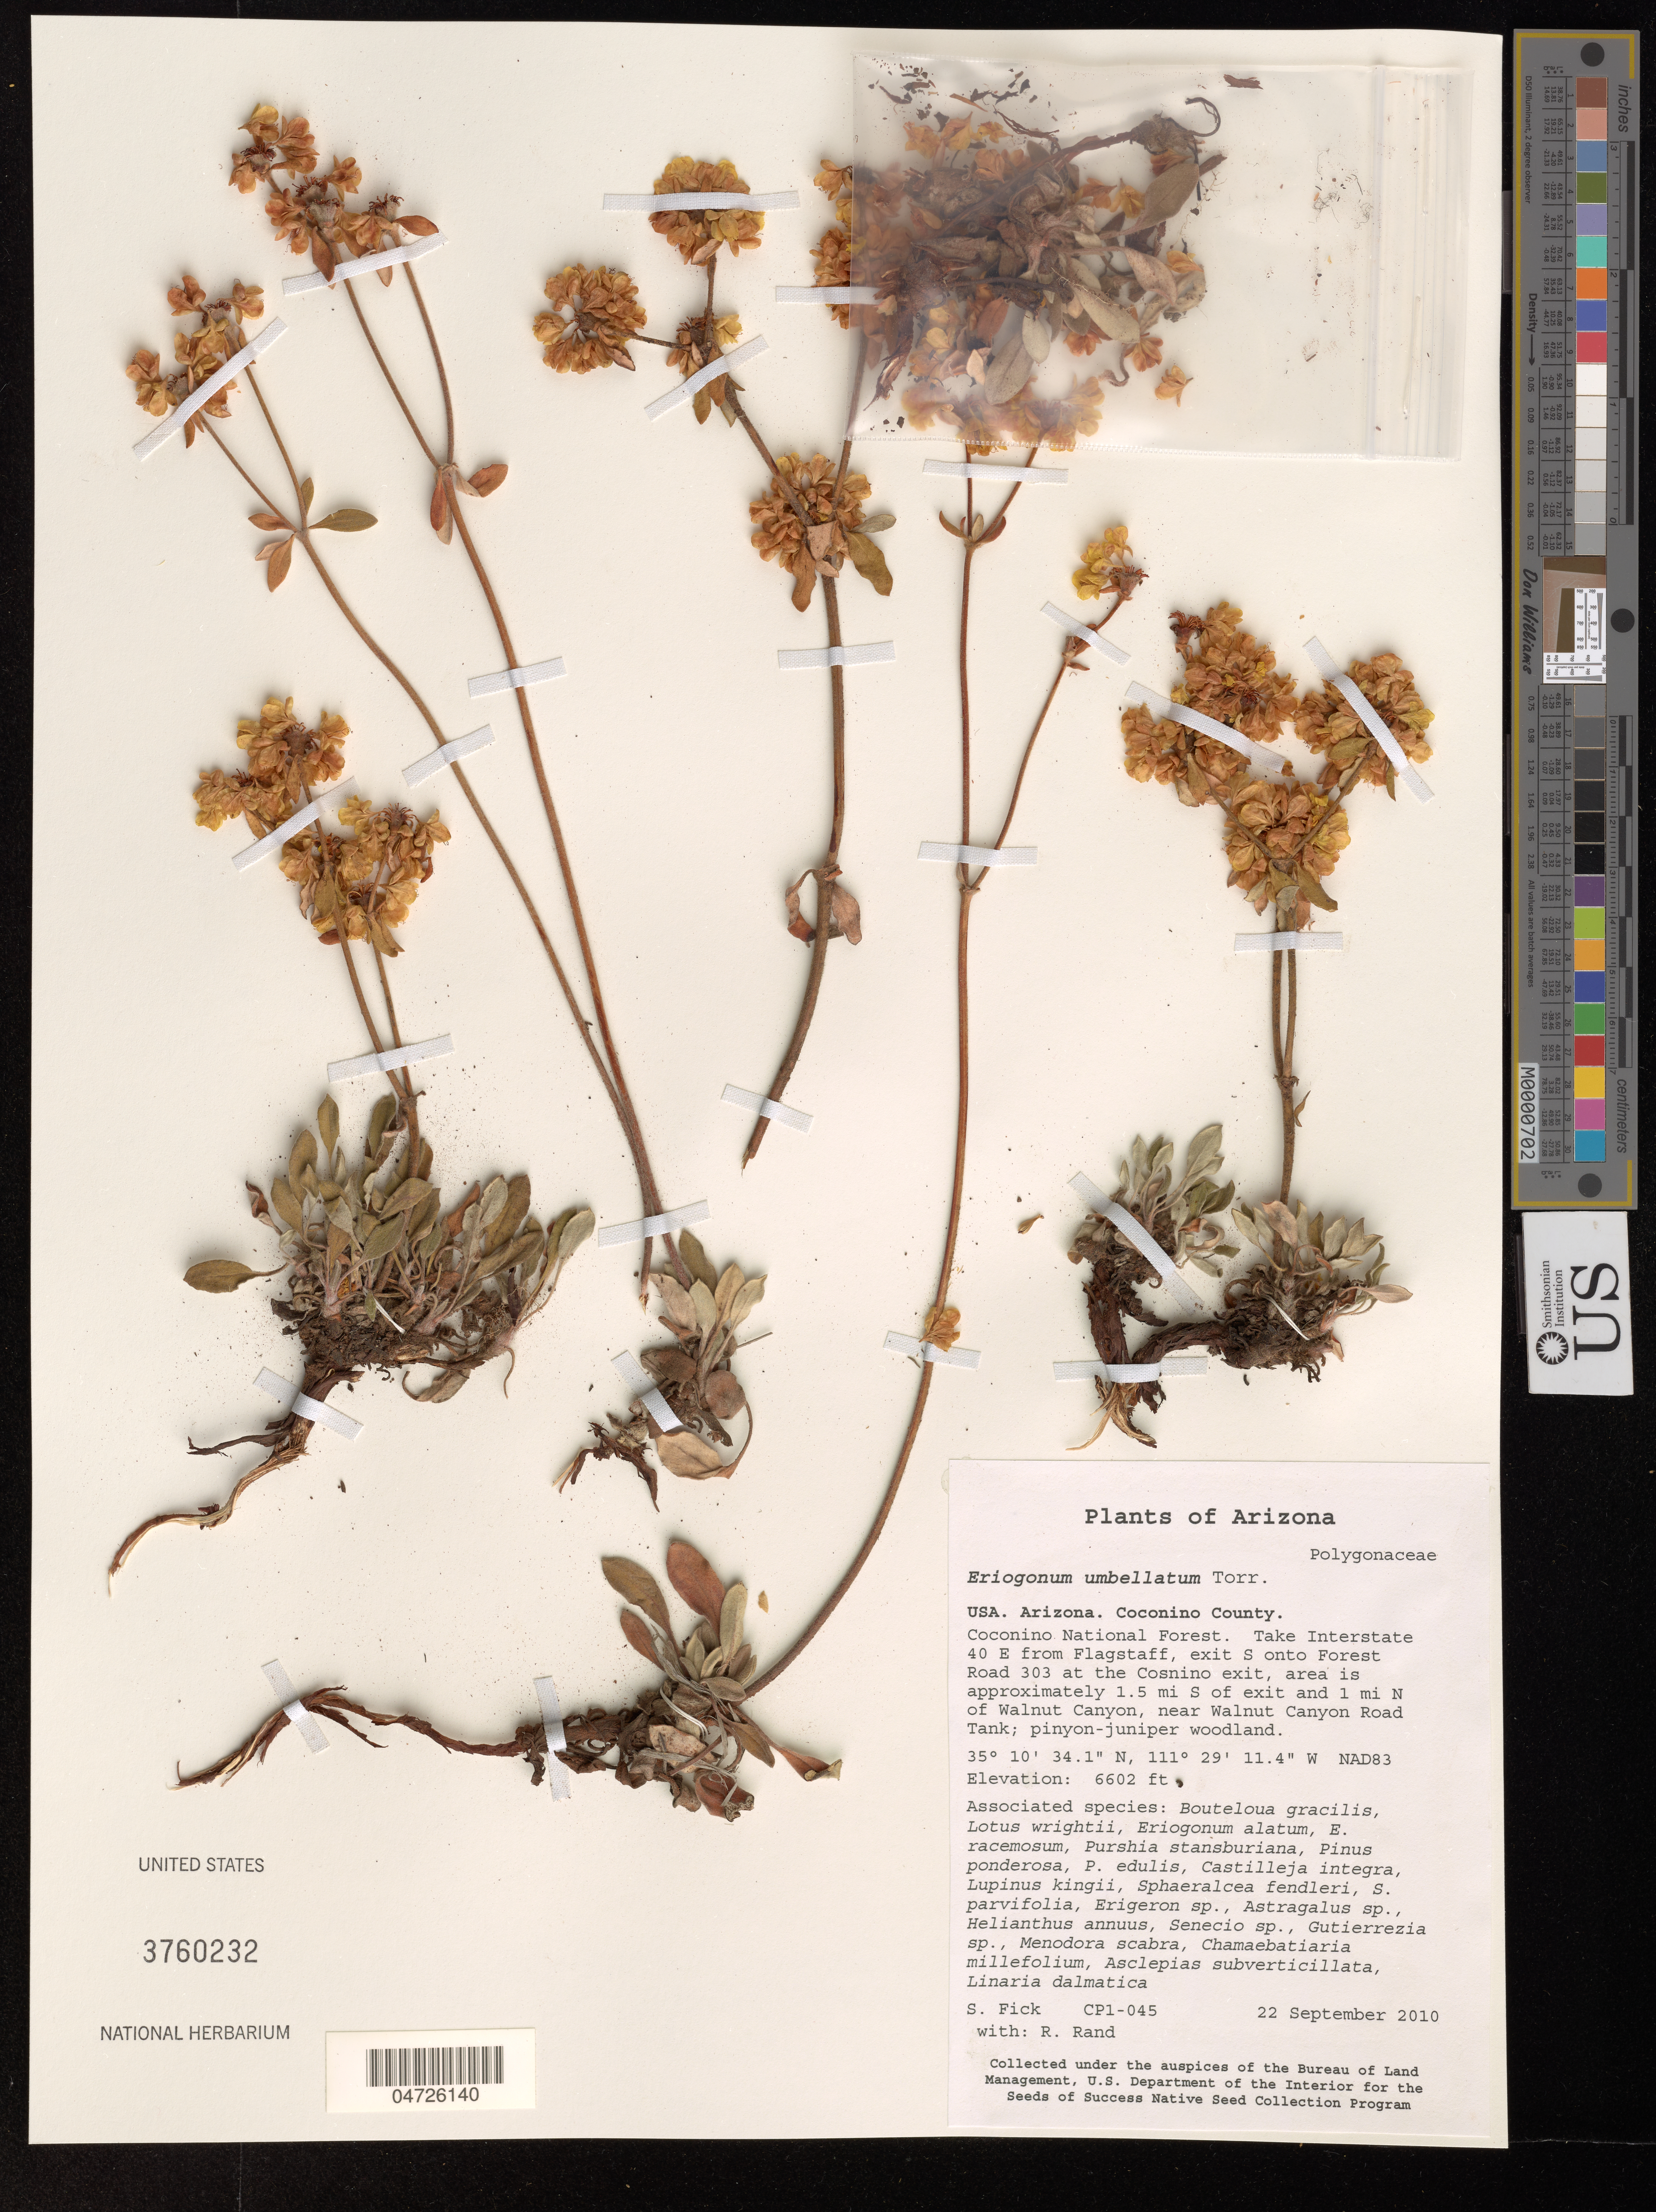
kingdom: Plantae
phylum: Tracheophyta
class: Magnoliopsida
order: Caryophyllales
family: Polygonaceae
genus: Eriogonum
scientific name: Eriogonum umbellatum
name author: Torr.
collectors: S. Fick & R. Rand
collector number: CP1-045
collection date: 2010-09-22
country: United States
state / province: Arizona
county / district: Coconino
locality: Coconino County. Coconino National Forest. Take Interstate 40 E from Flagstaff, exit S onto Forest Road 303 at the Cosnino exit, area is approximately 1.5 mi S of exit and 1 mi N of Walnut Canyon, near Walnut Canyon Road Tank. NAD83.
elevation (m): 2012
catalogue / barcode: US 3760232